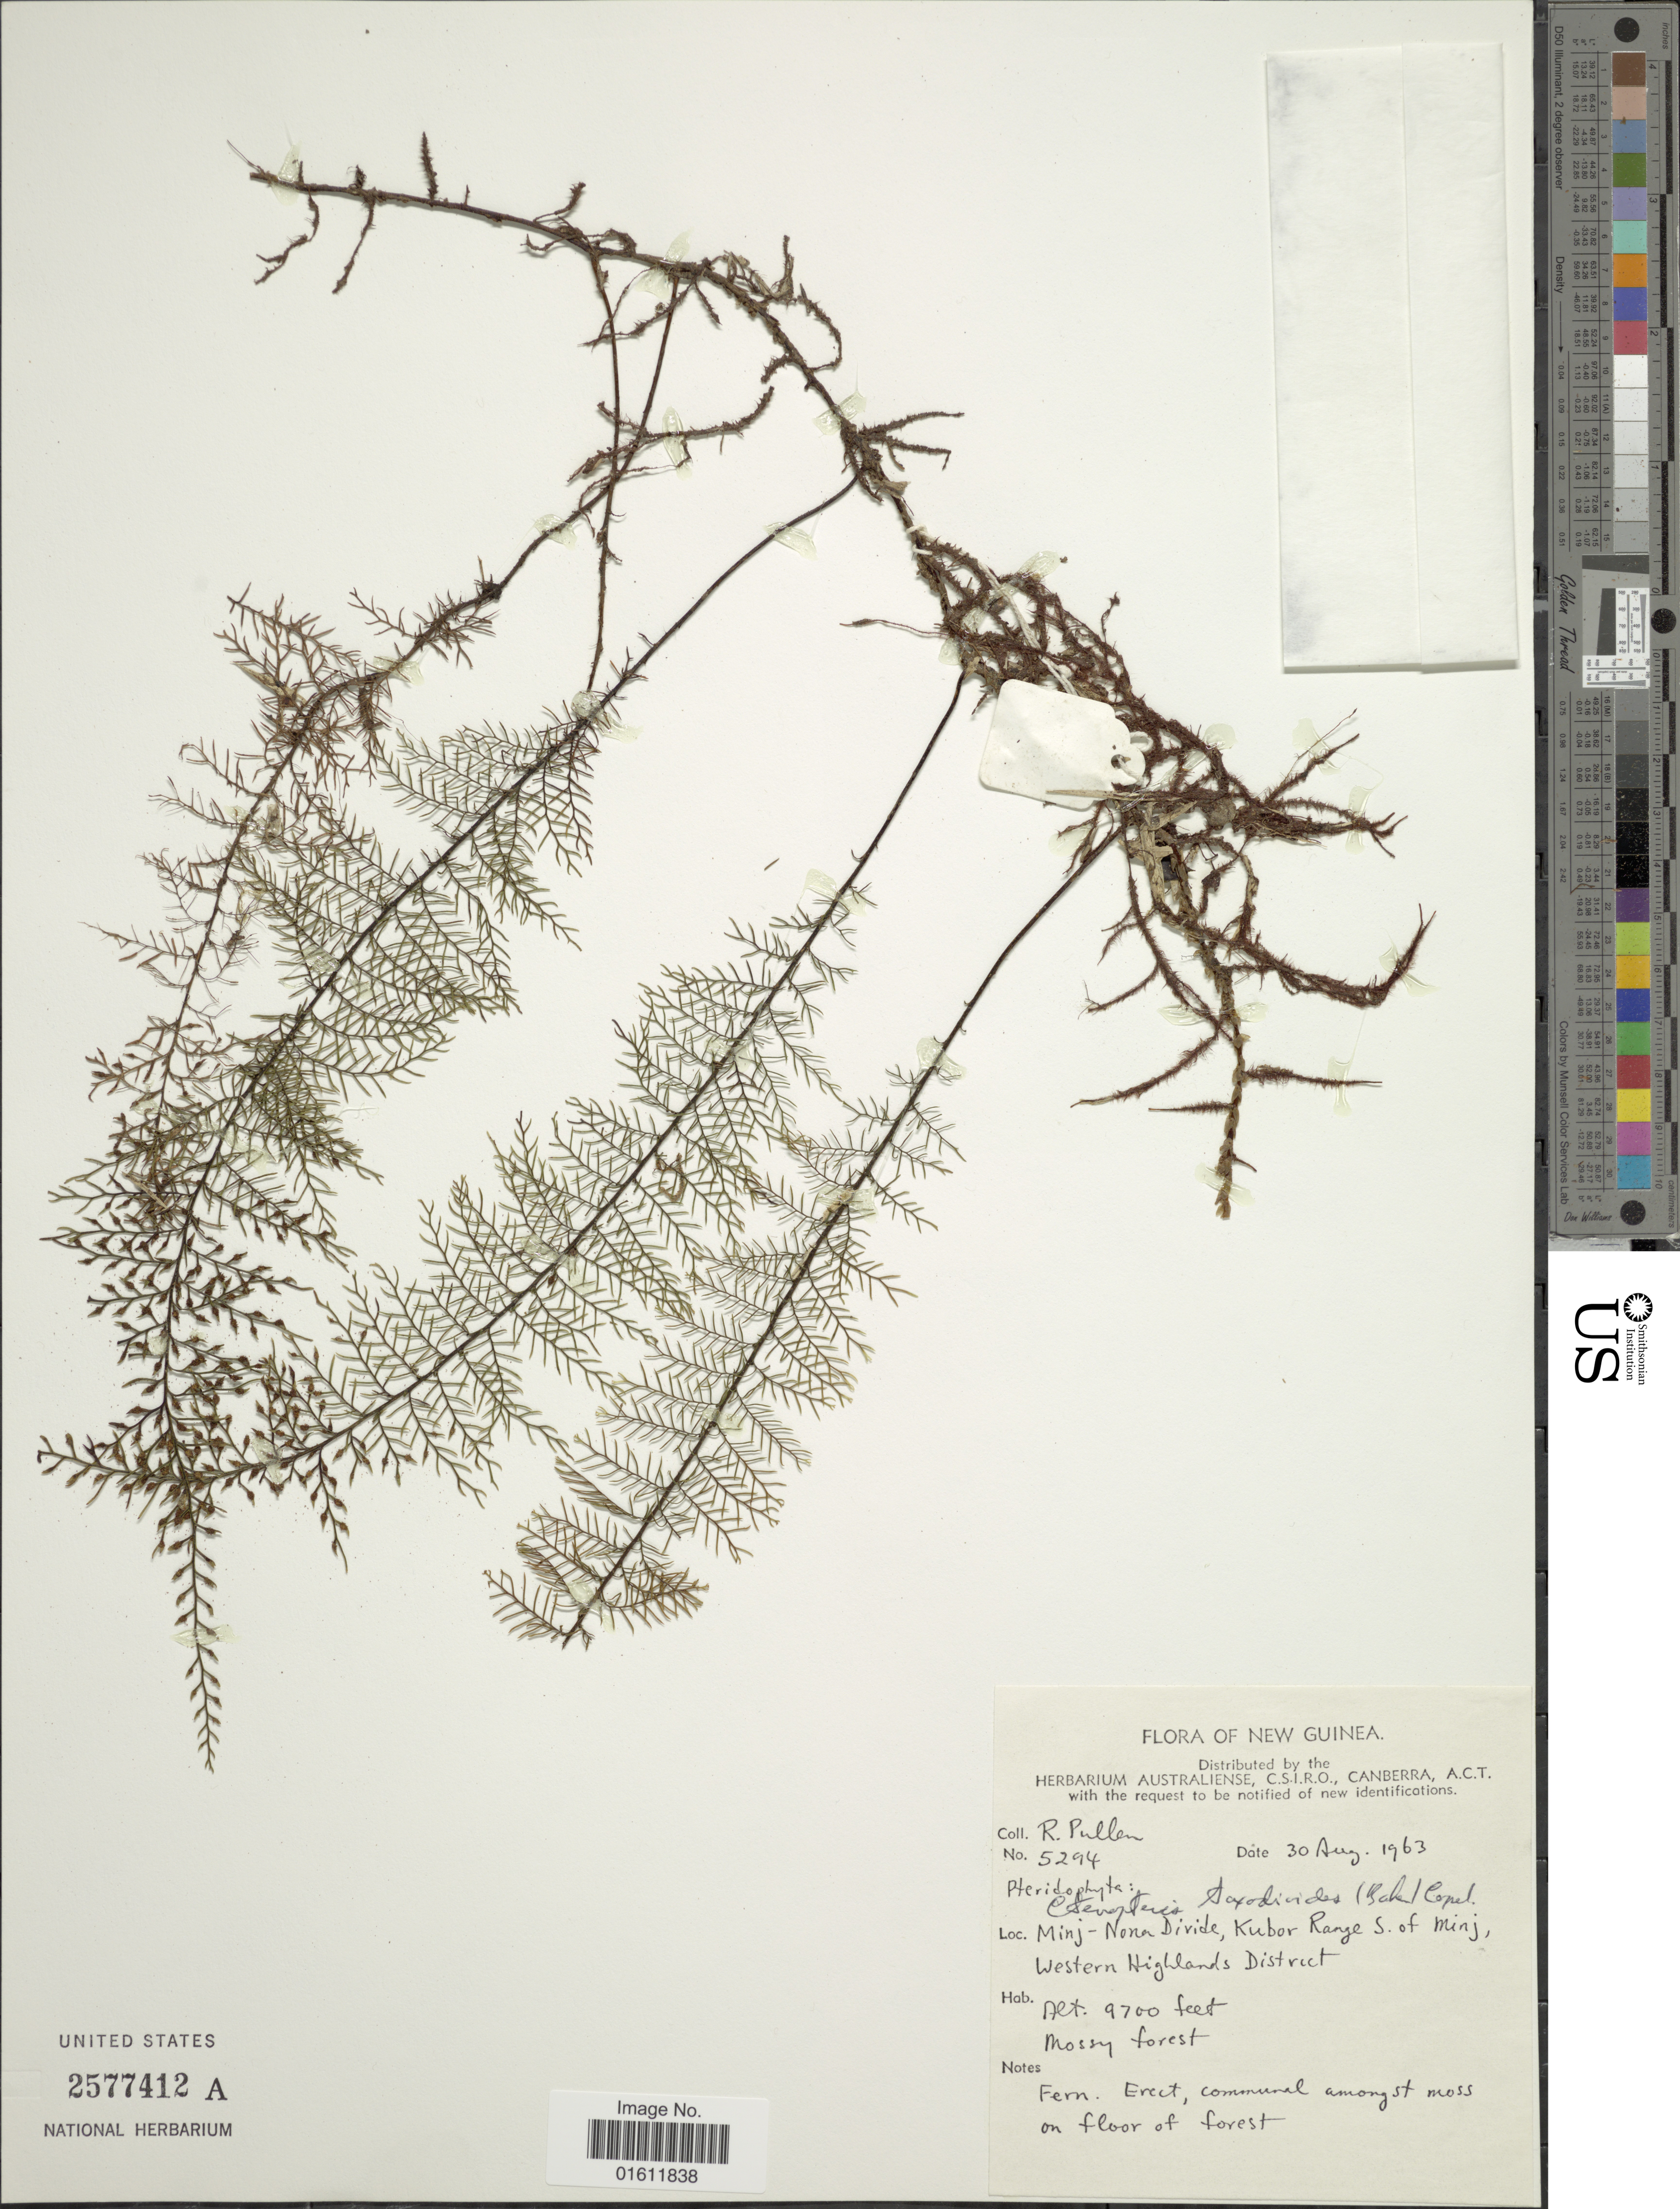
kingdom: Plantae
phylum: Tracheophyta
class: Polypodiopsida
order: Polypodiales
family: Polypodiaceae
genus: Themelium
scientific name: Themelium taxodioides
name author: (Baker) Parris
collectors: R. Pullen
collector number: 5294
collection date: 1963-08-30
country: Papua New Guinea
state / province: Western Highlands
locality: Minj-Nona Divide, Kubor Range S. of Minj.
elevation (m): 2957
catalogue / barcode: US 2577412A